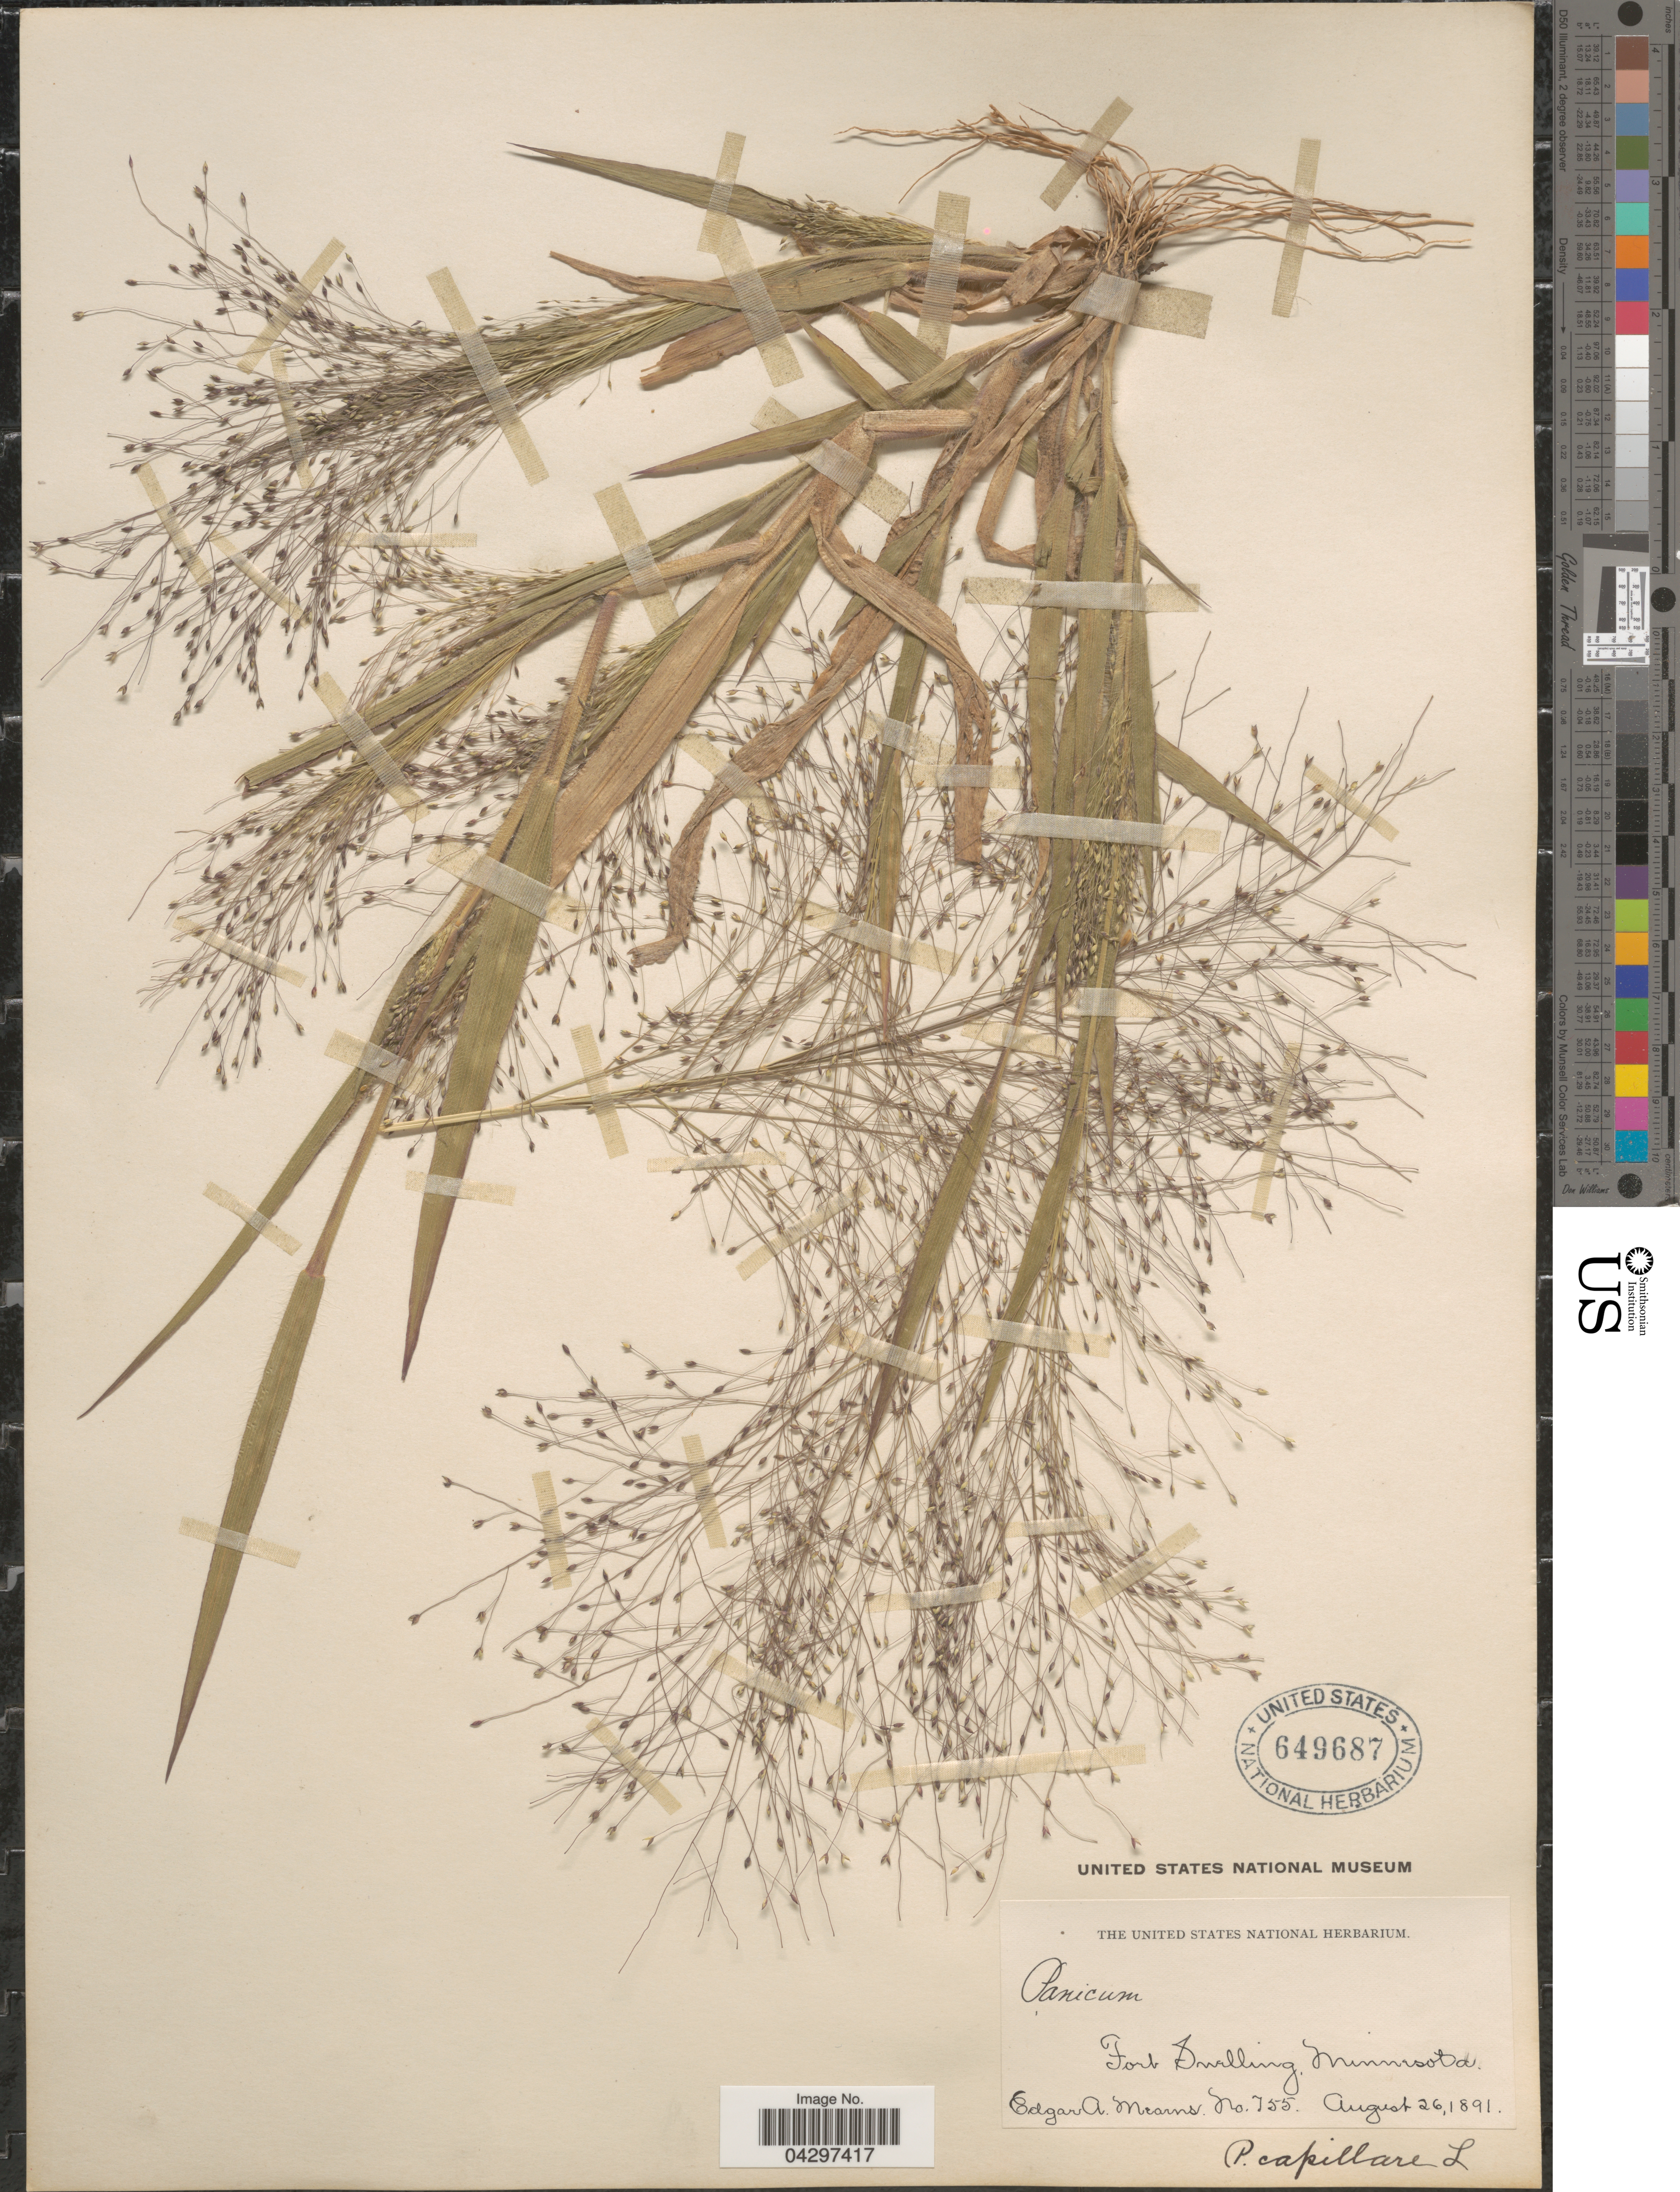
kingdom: Plantae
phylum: Tracheophyta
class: Liliopsida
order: Poales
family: Poaceae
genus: Panicum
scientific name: Panicum capillare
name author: L.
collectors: E. A. Mearns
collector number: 755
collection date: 1891-08-26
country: United States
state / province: Minnesota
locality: Fort Snelling.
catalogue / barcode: US 649687